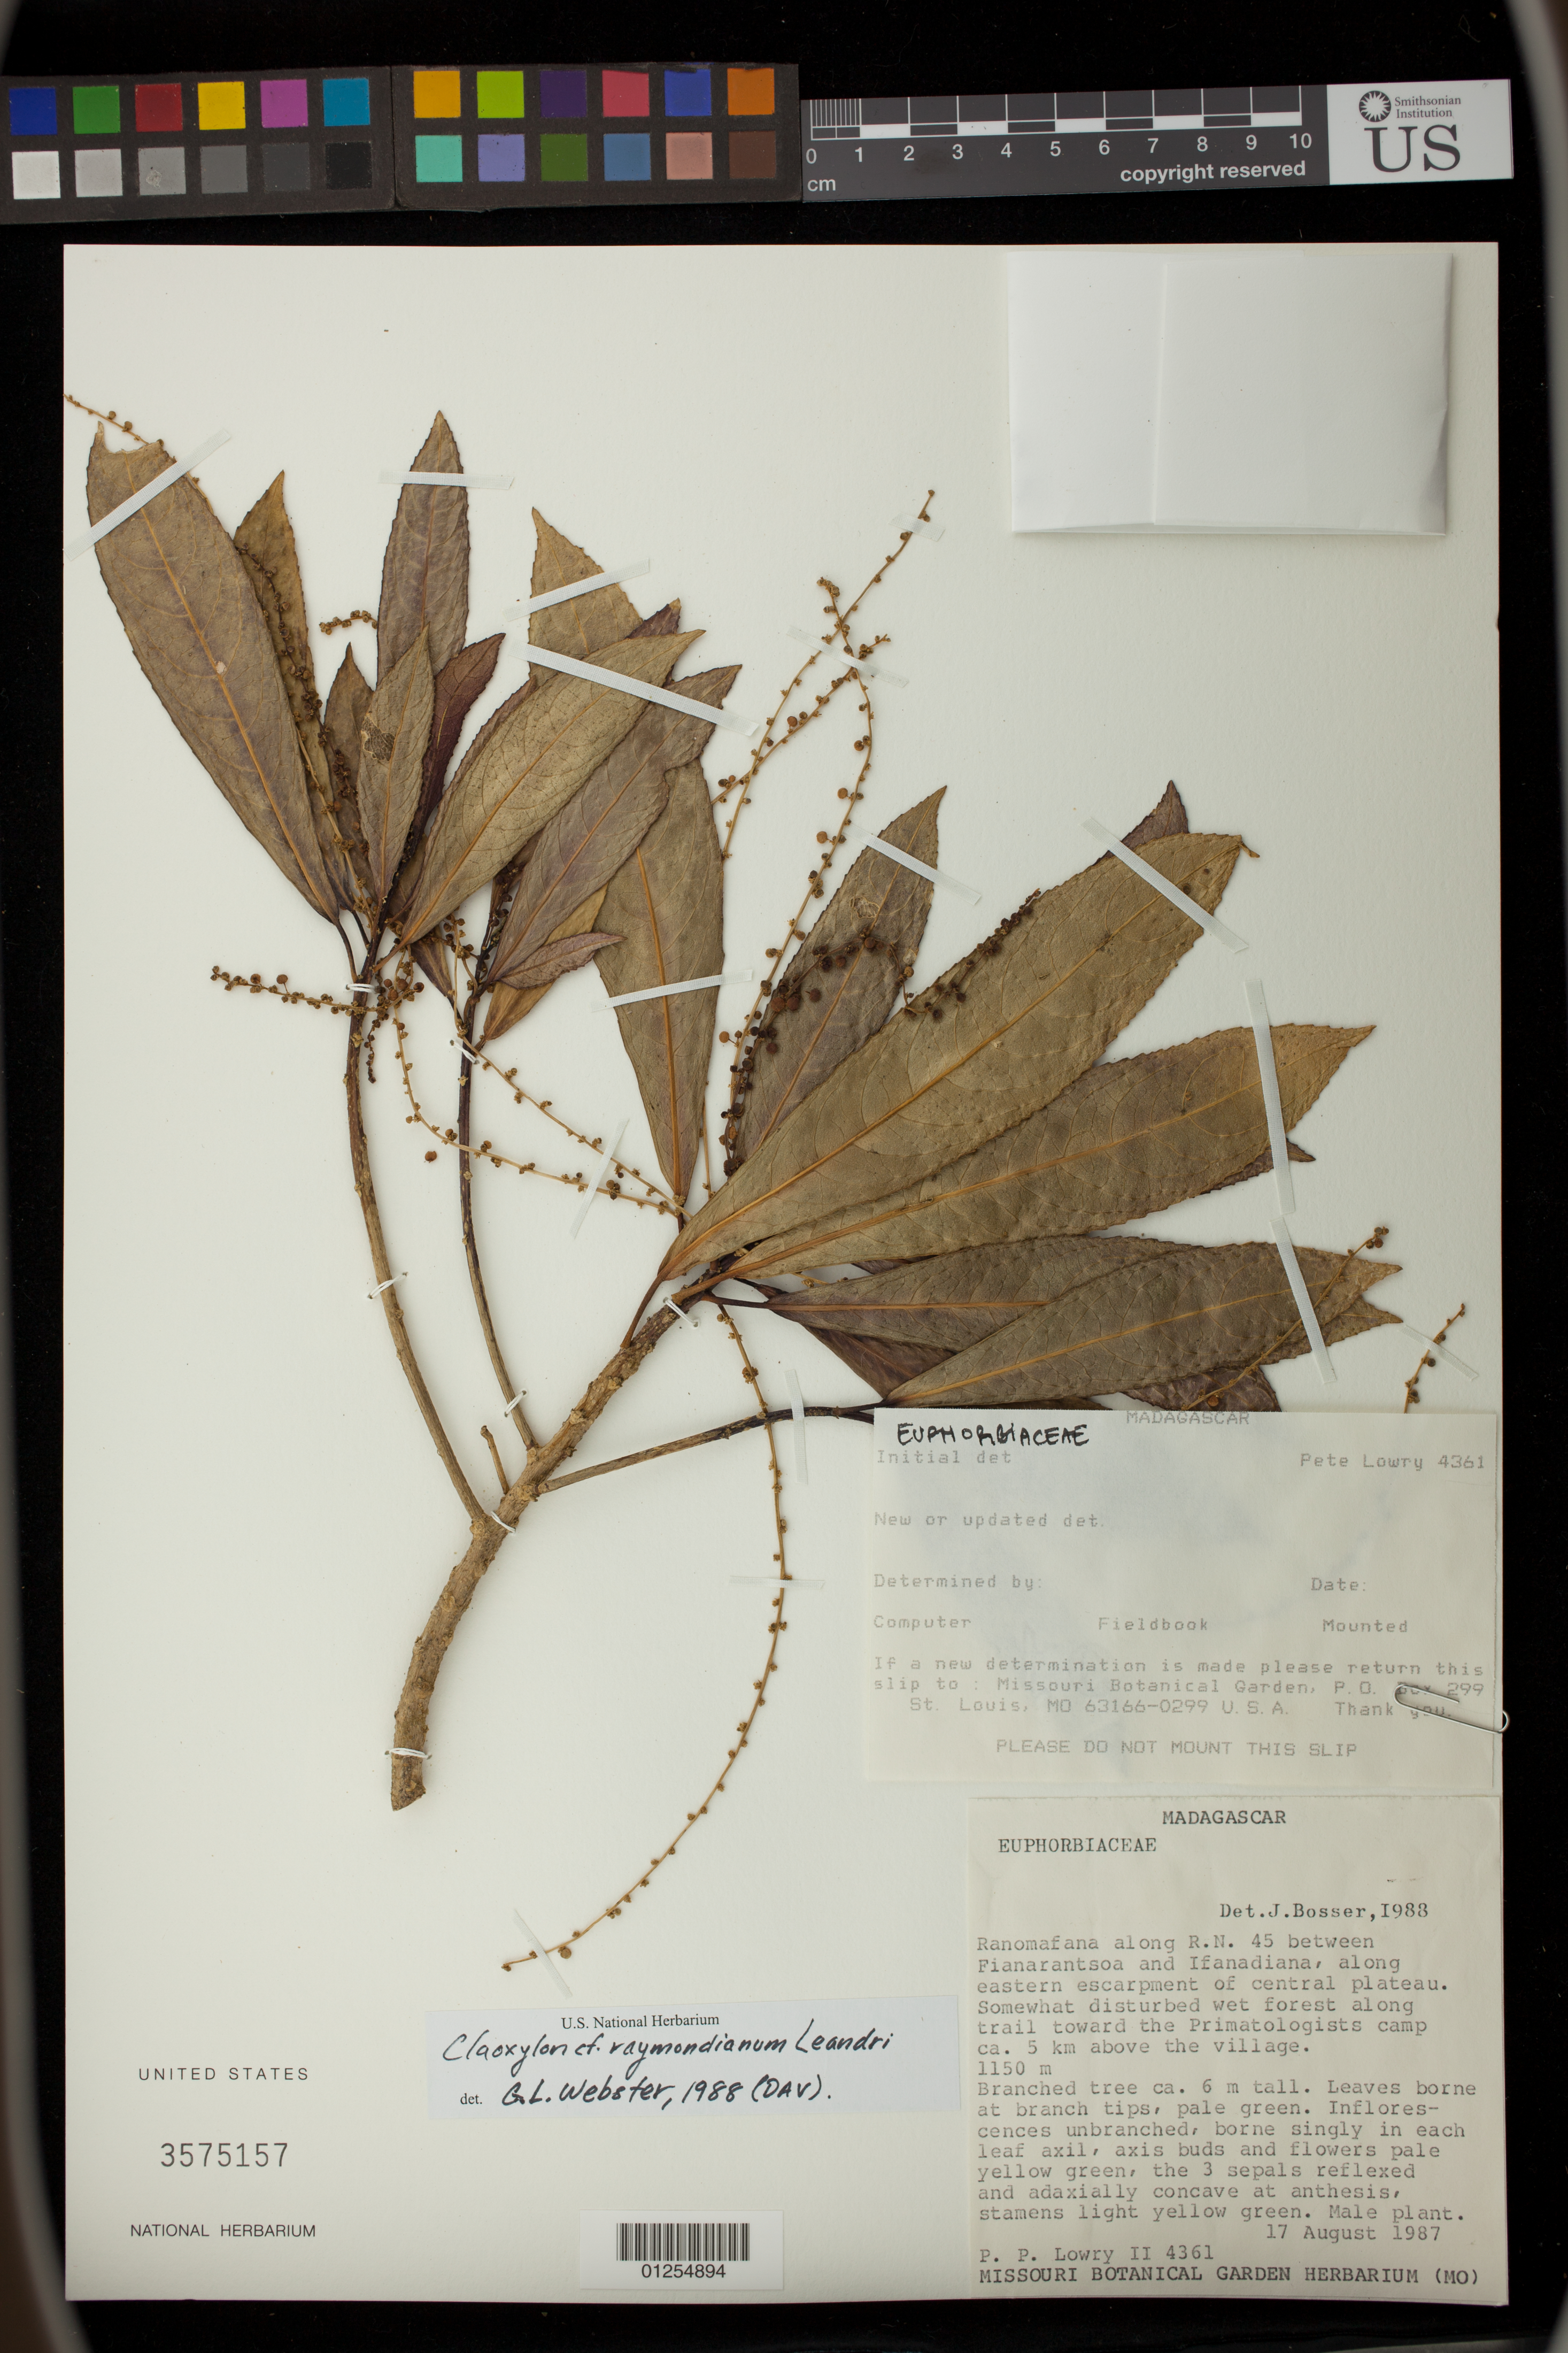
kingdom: Plantae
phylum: Tracheophyta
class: Magnoliopsida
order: Malpighiales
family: Euphorbiaceae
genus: Claoxylon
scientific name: Claoxylon raymondianum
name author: Leandri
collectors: P. P. Lowry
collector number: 4361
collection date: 1987-08-17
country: Madagascar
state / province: Vatovavy Fitovinany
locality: Ranomafana along R.N. 45 between Fianarantsoa and Ifanadiana, along eastern escarpment of central plateau.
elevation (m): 1150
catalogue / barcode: US 3575157